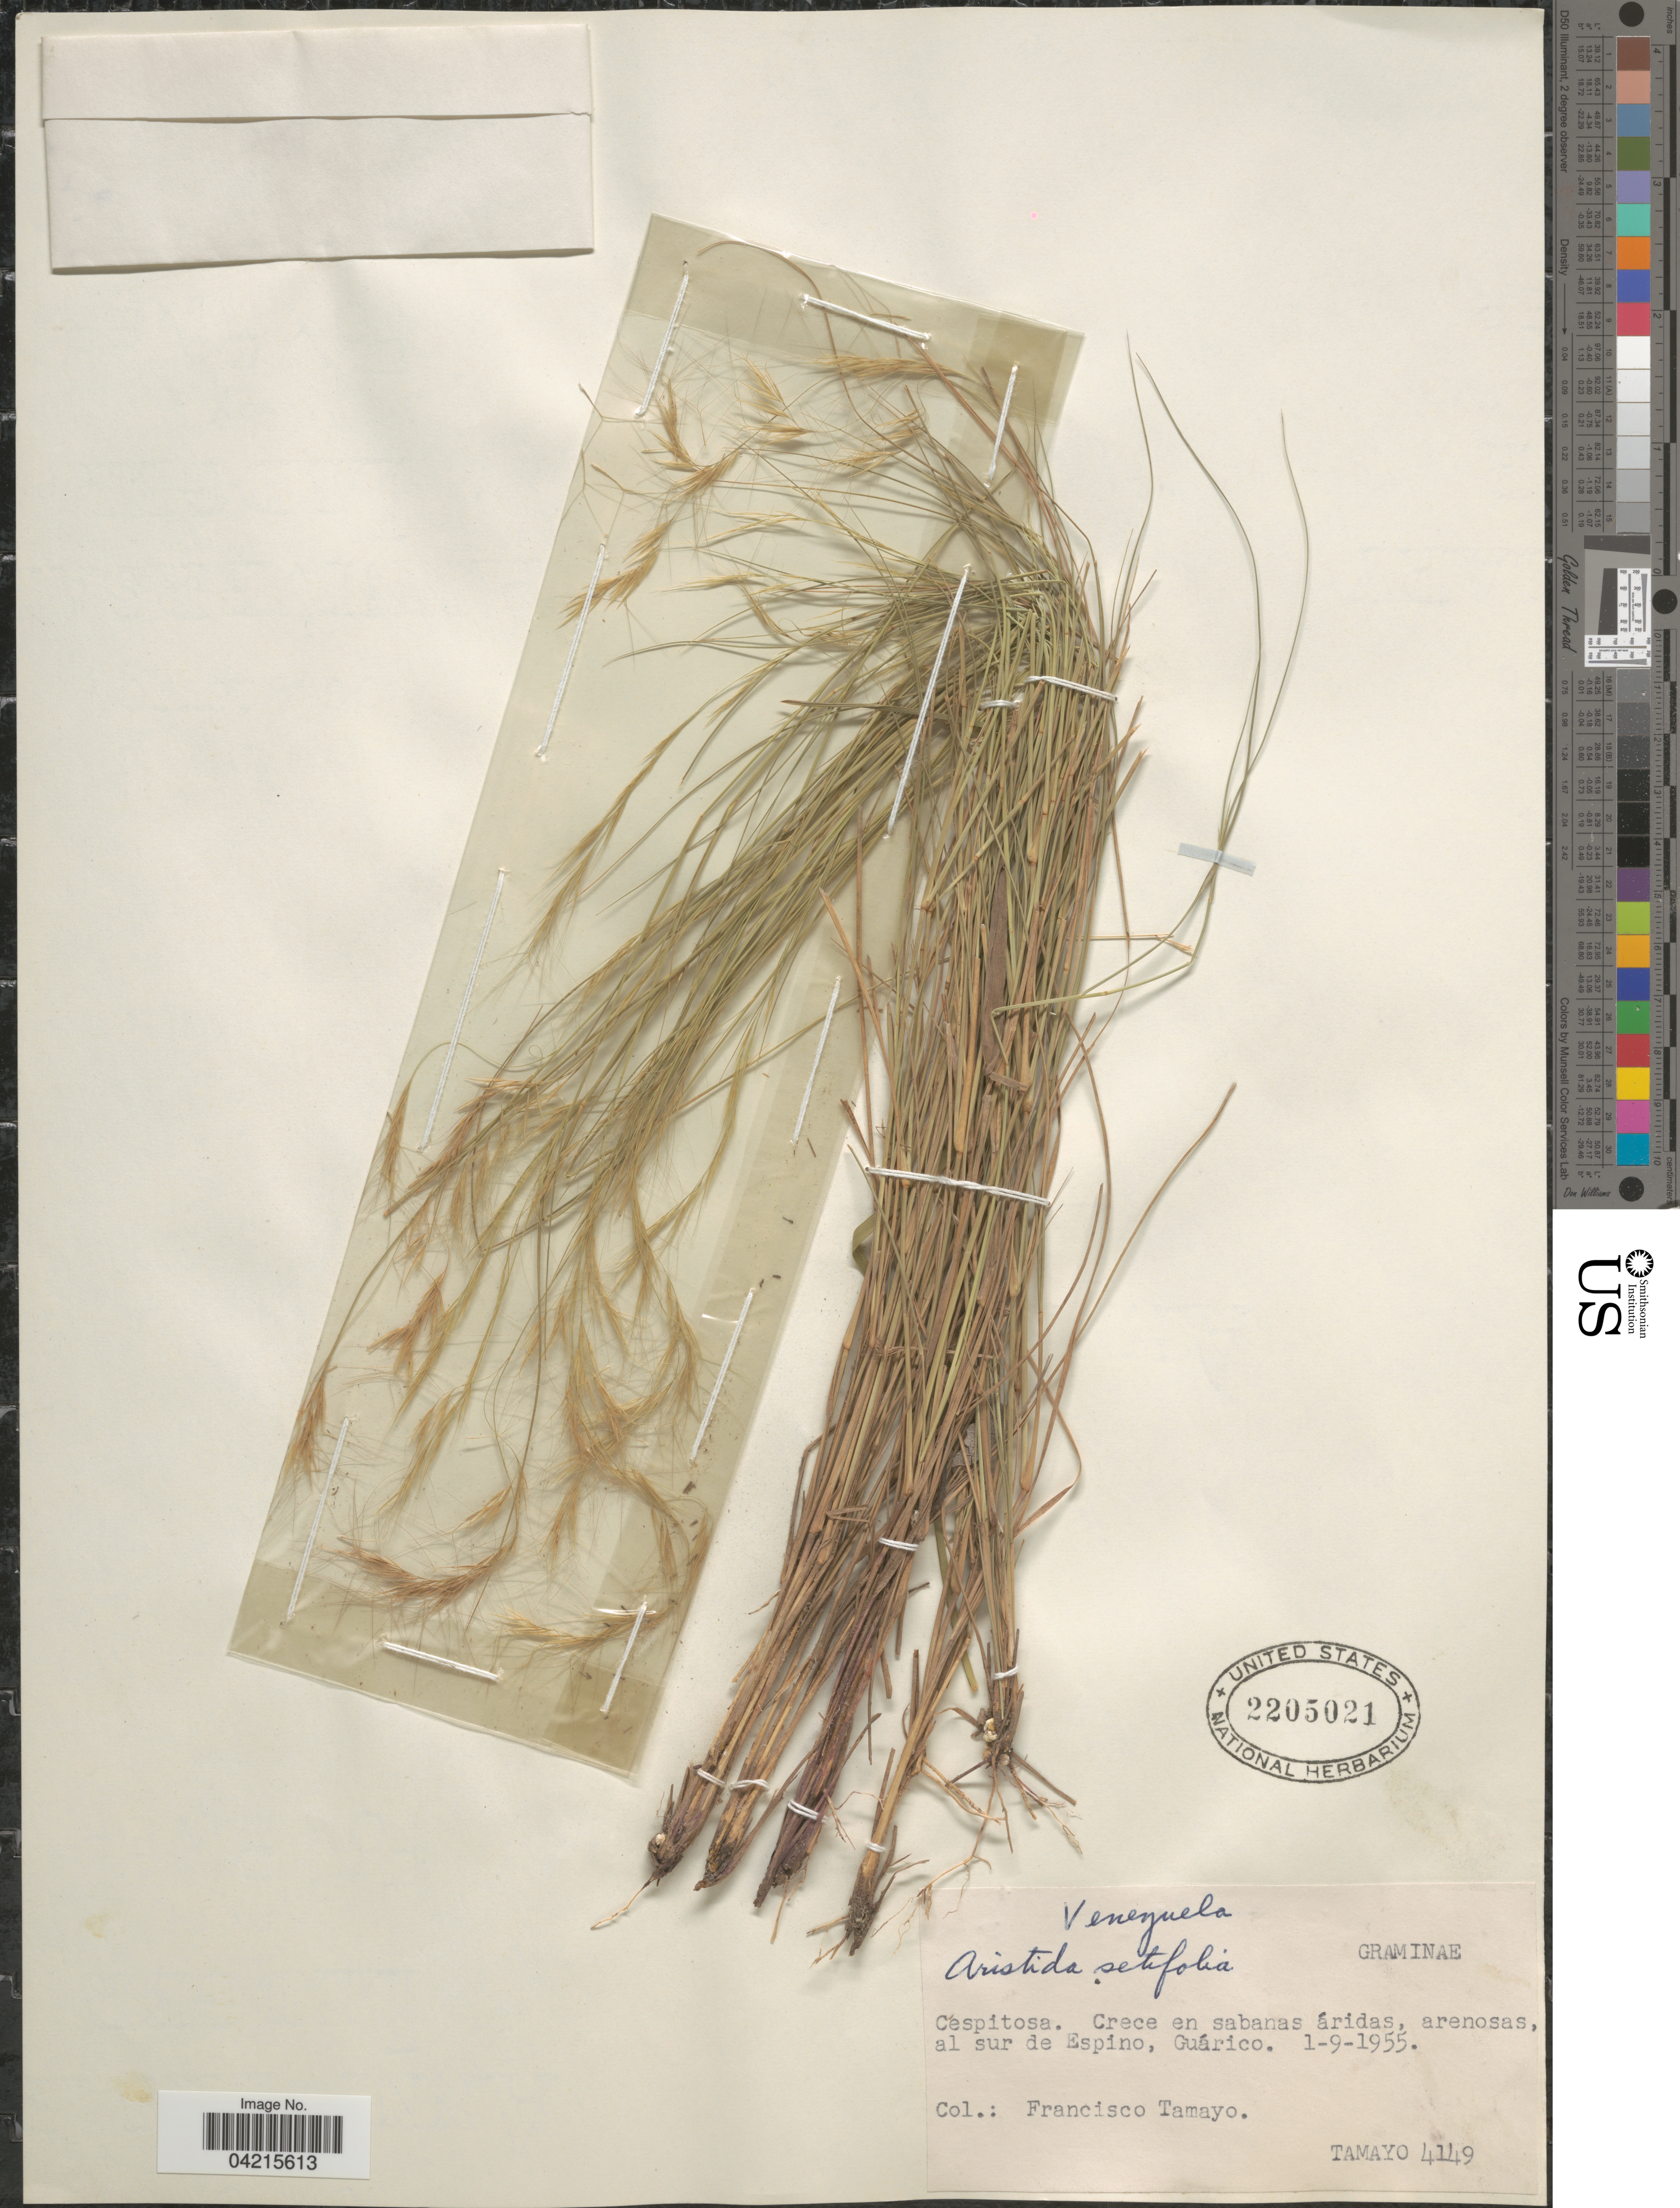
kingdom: Plantae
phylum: Tracheophyta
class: Liliopsida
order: Poales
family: Poaceae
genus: Aristida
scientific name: Aristida setifolia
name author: Kunth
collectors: F. Tamayo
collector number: Tamayo4149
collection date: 1955-09-01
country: Venezuela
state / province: Guarico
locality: Cespitosa. Crece en sabanas áridas, arenosas, al sur de Espino.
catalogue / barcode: US 2205021